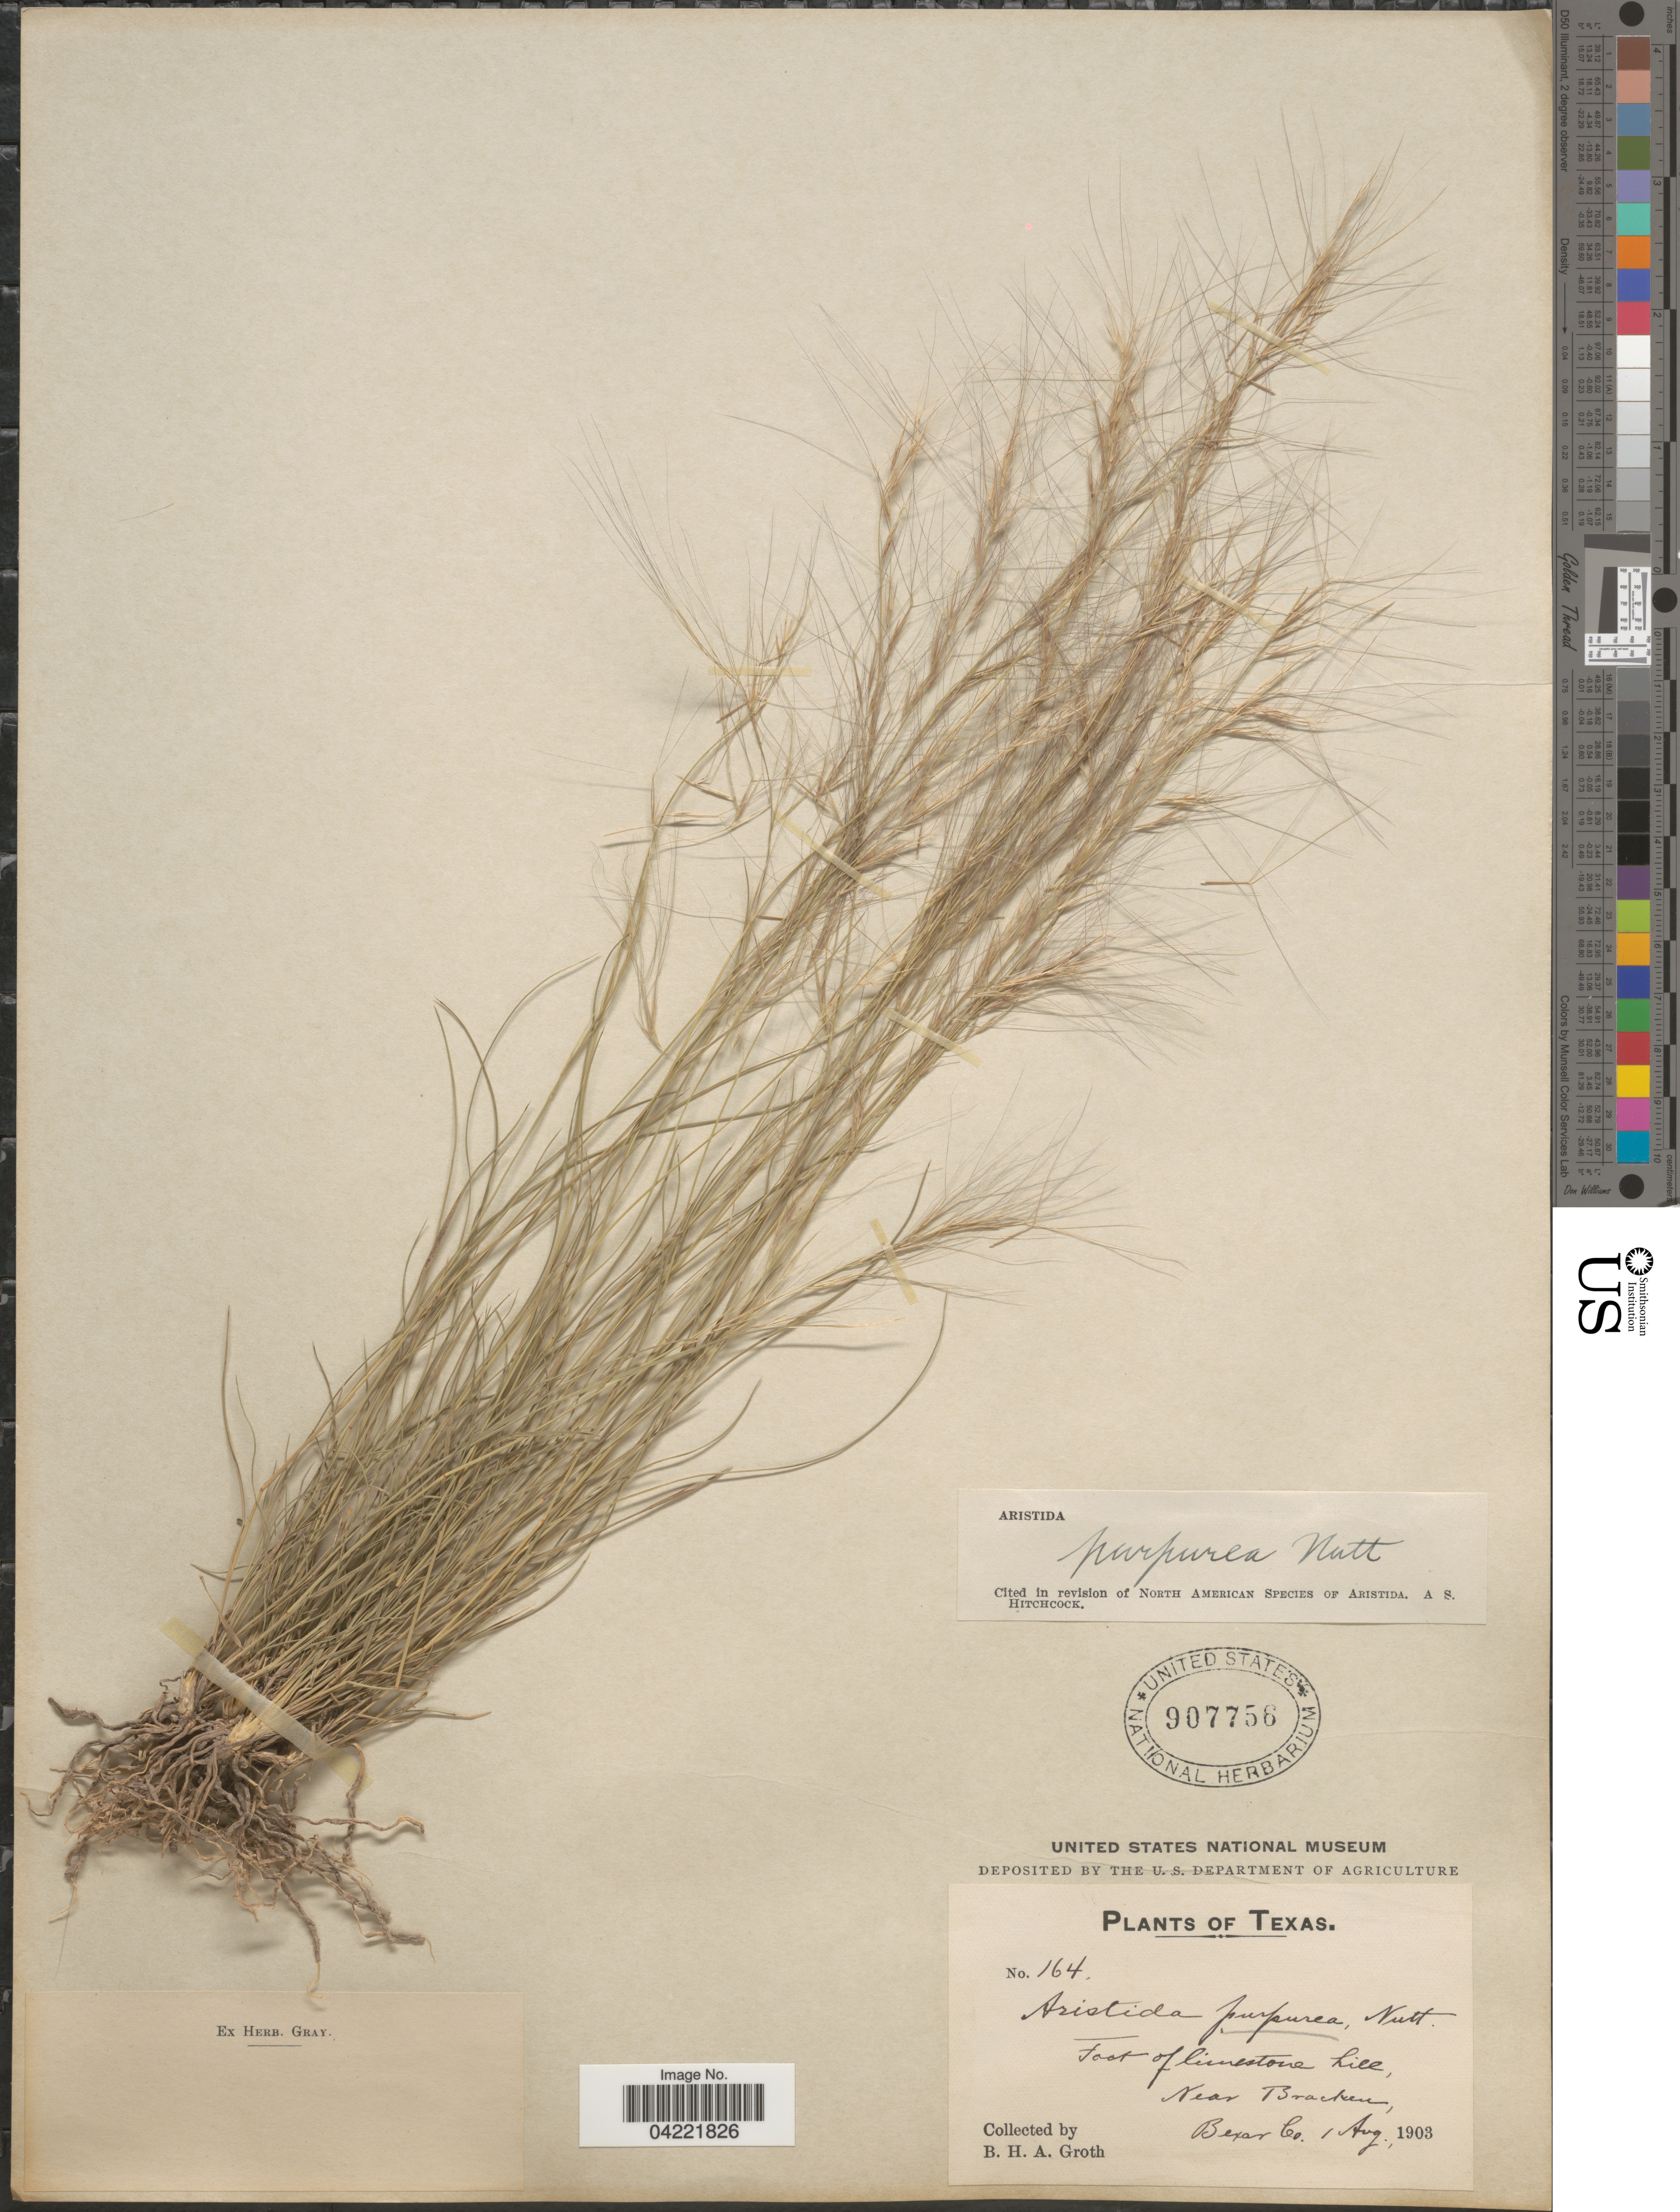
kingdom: Plantae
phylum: Tracheophyta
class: Liliopsida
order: Poales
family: Poaceae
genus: Aristida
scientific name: Aristida purpurea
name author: Nutt.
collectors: B. Groth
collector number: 164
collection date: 1903-08-01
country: United States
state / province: Texas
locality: Foot of limestone hill, Near Bracken, Bexar Co.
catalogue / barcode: US 907756